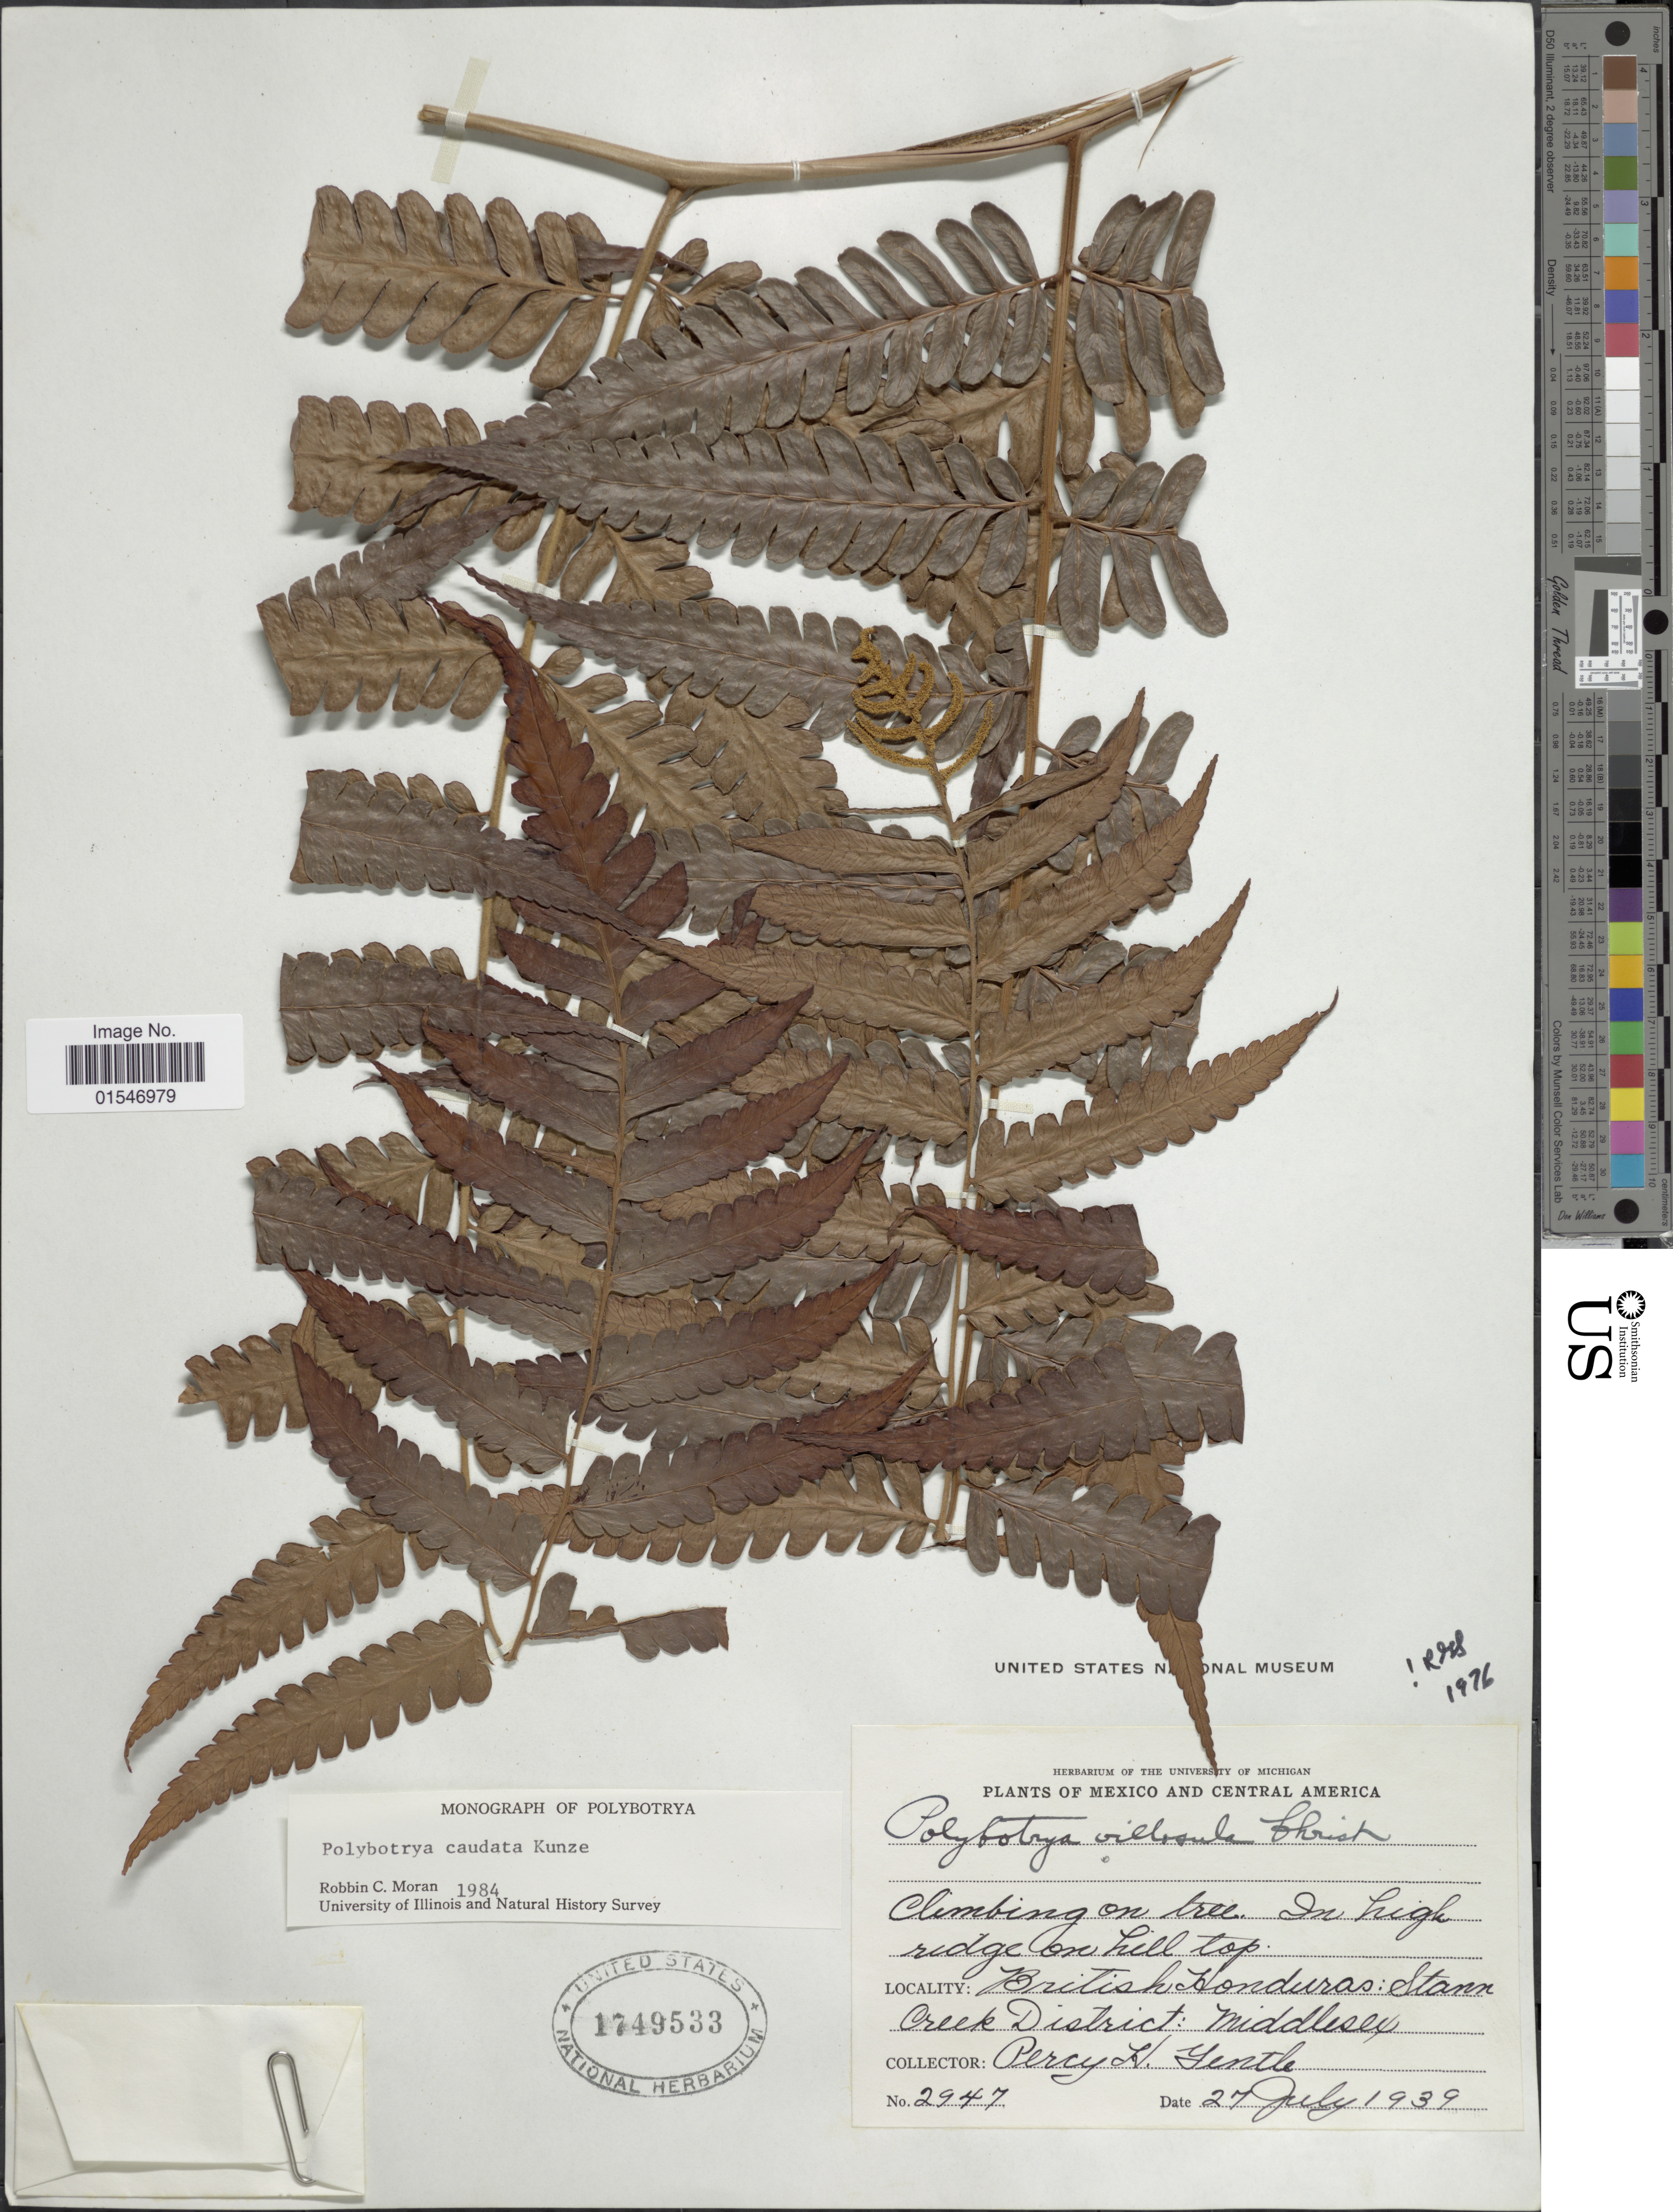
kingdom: Plantae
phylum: Tracheophyta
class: Polypodiopsida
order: Polypodiales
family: Dryopteridaceae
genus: Polybotrya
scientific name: Polybotrya caudata f. villosa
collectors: P. H. Gentle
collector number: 2947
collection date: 1939-07-27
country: Belize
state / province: Stann Creek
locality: Mexico and Central America, British Honduras. Stann Creek District: Middlesex.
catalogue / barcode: US 1749533